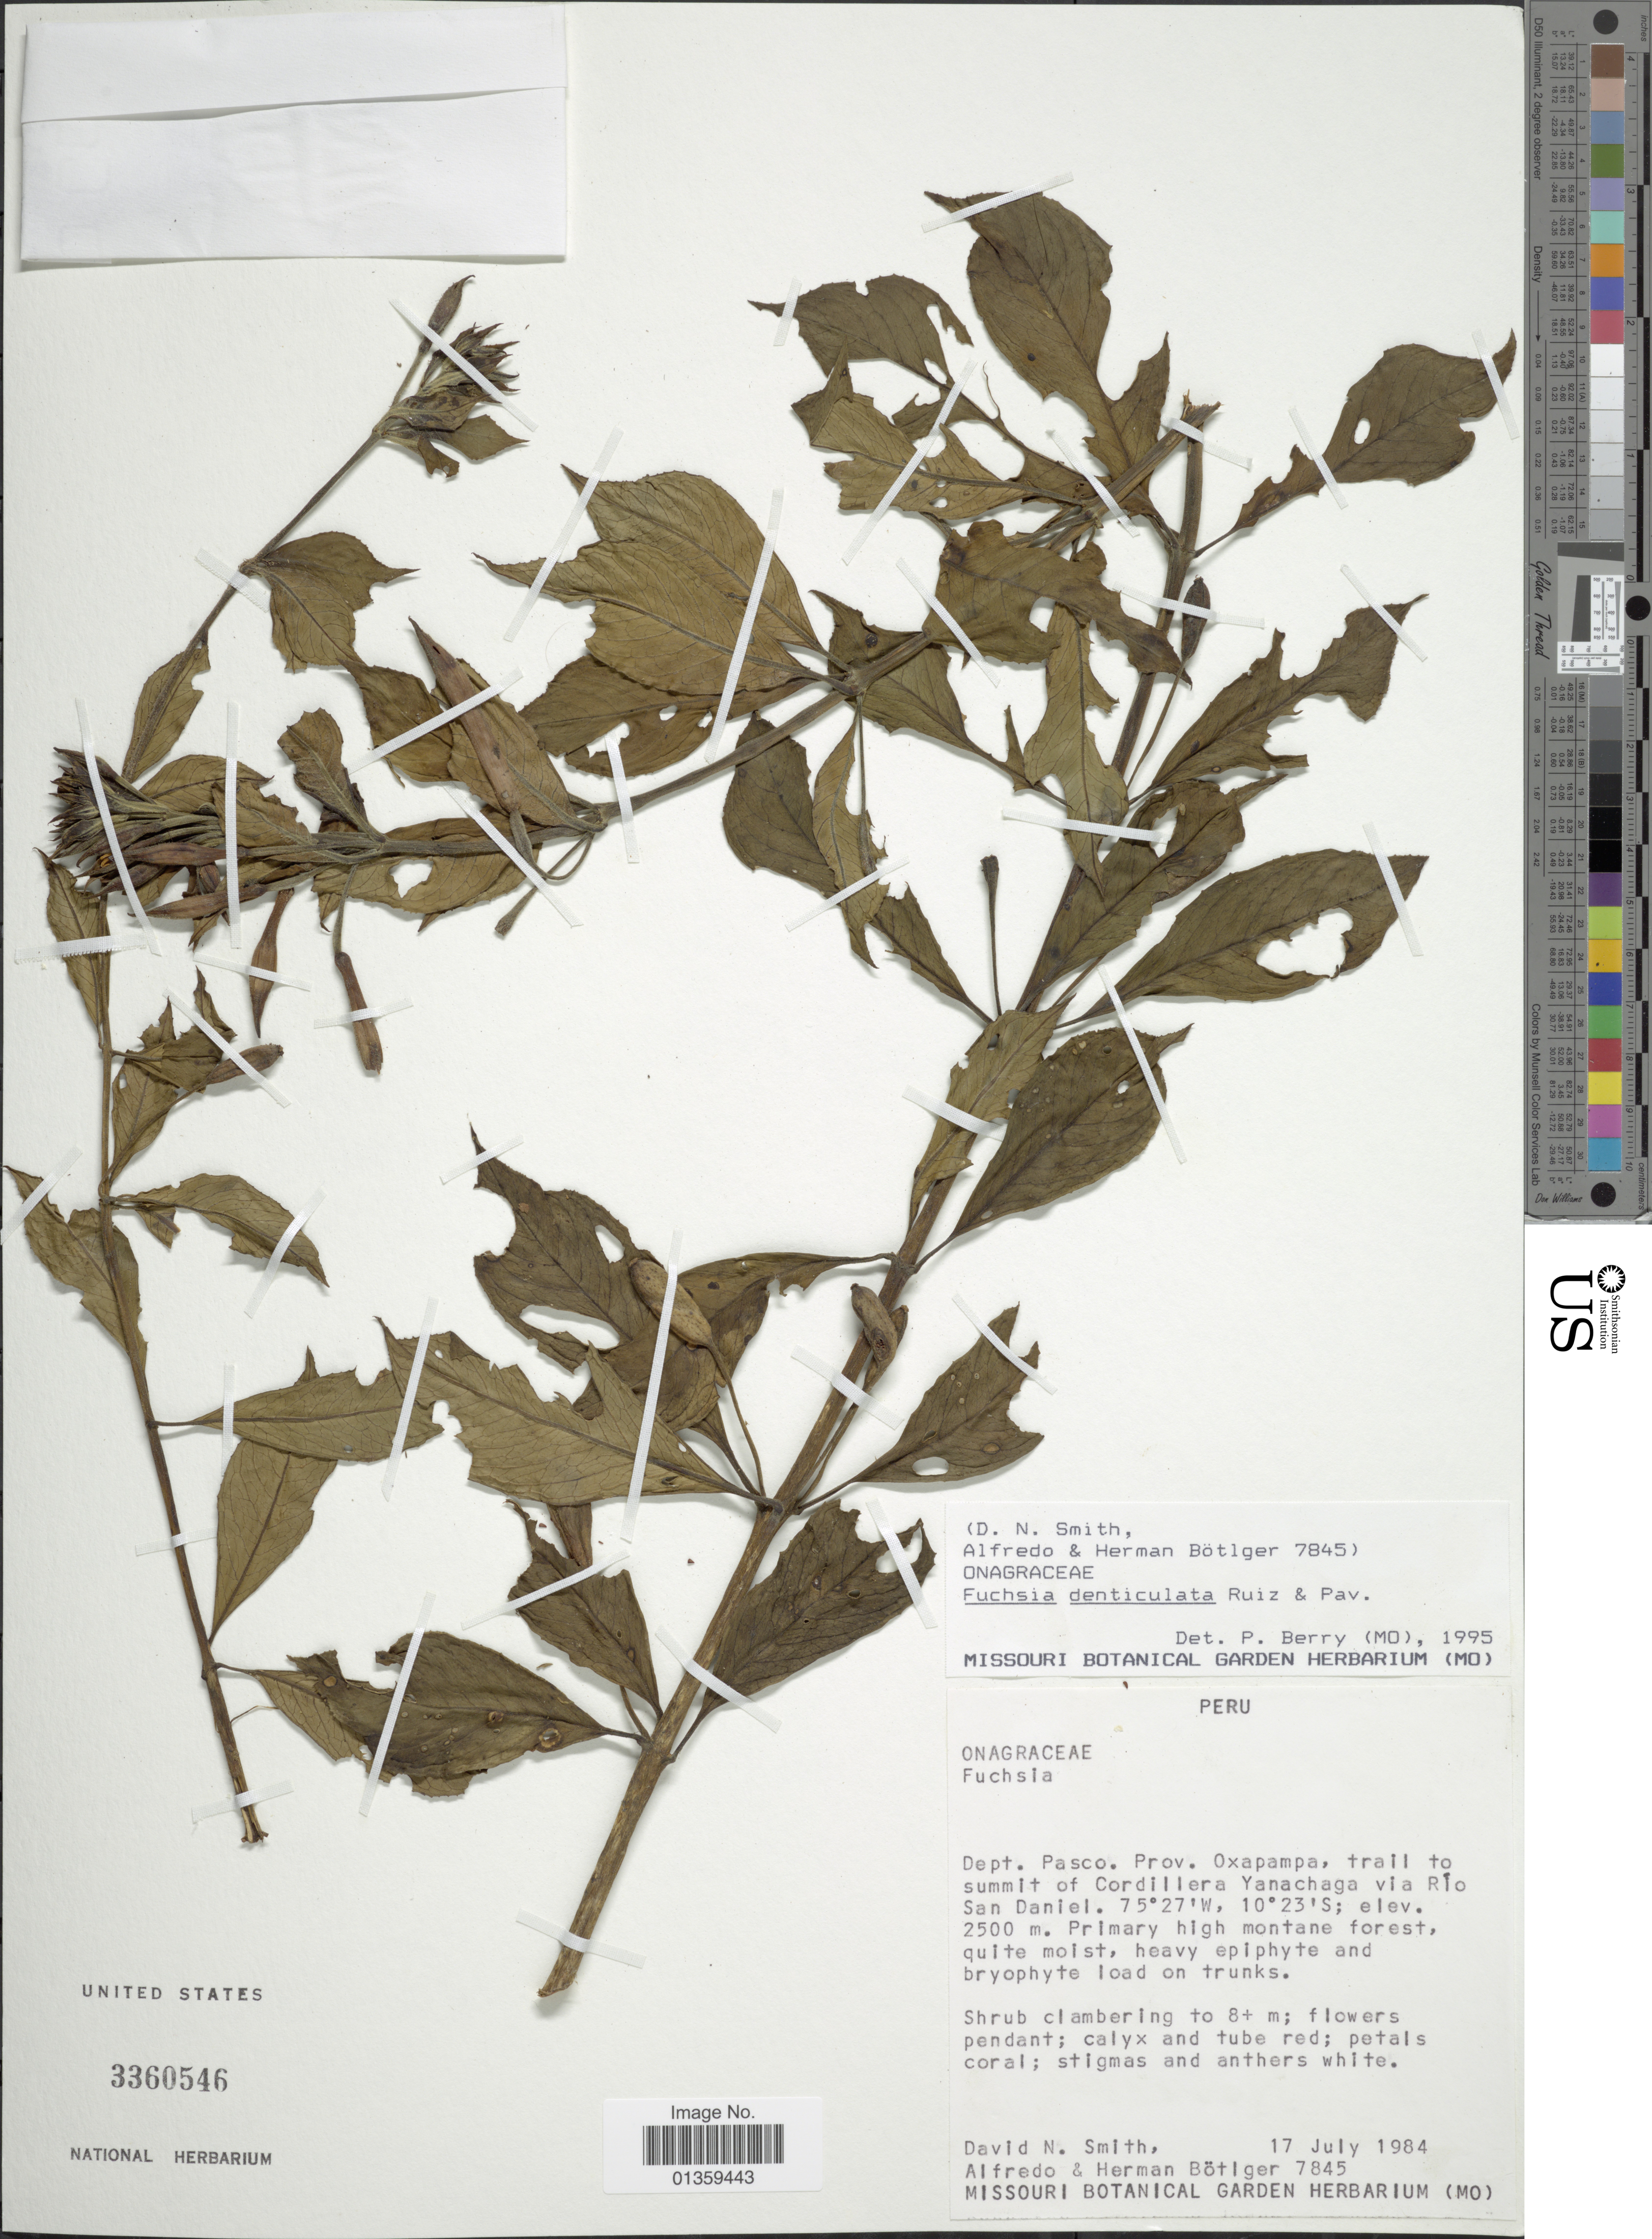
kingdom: Plantae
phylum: Tracheophyta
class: Magnoliopsida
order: Myrtales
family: Onagraceae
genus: Fuchsia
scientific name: Fuchsia denticulata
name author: Ruiz & Pav.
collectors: D. Smith, A. Bötiger & H. Bötiger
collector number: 7845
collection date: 1984-07-17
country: Peru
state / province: Pasco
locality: Prov. Oxapampa, trail to summit of Cordillera Yanachaga via Rio San Daniel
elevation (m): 2500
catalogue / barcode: US 3360546